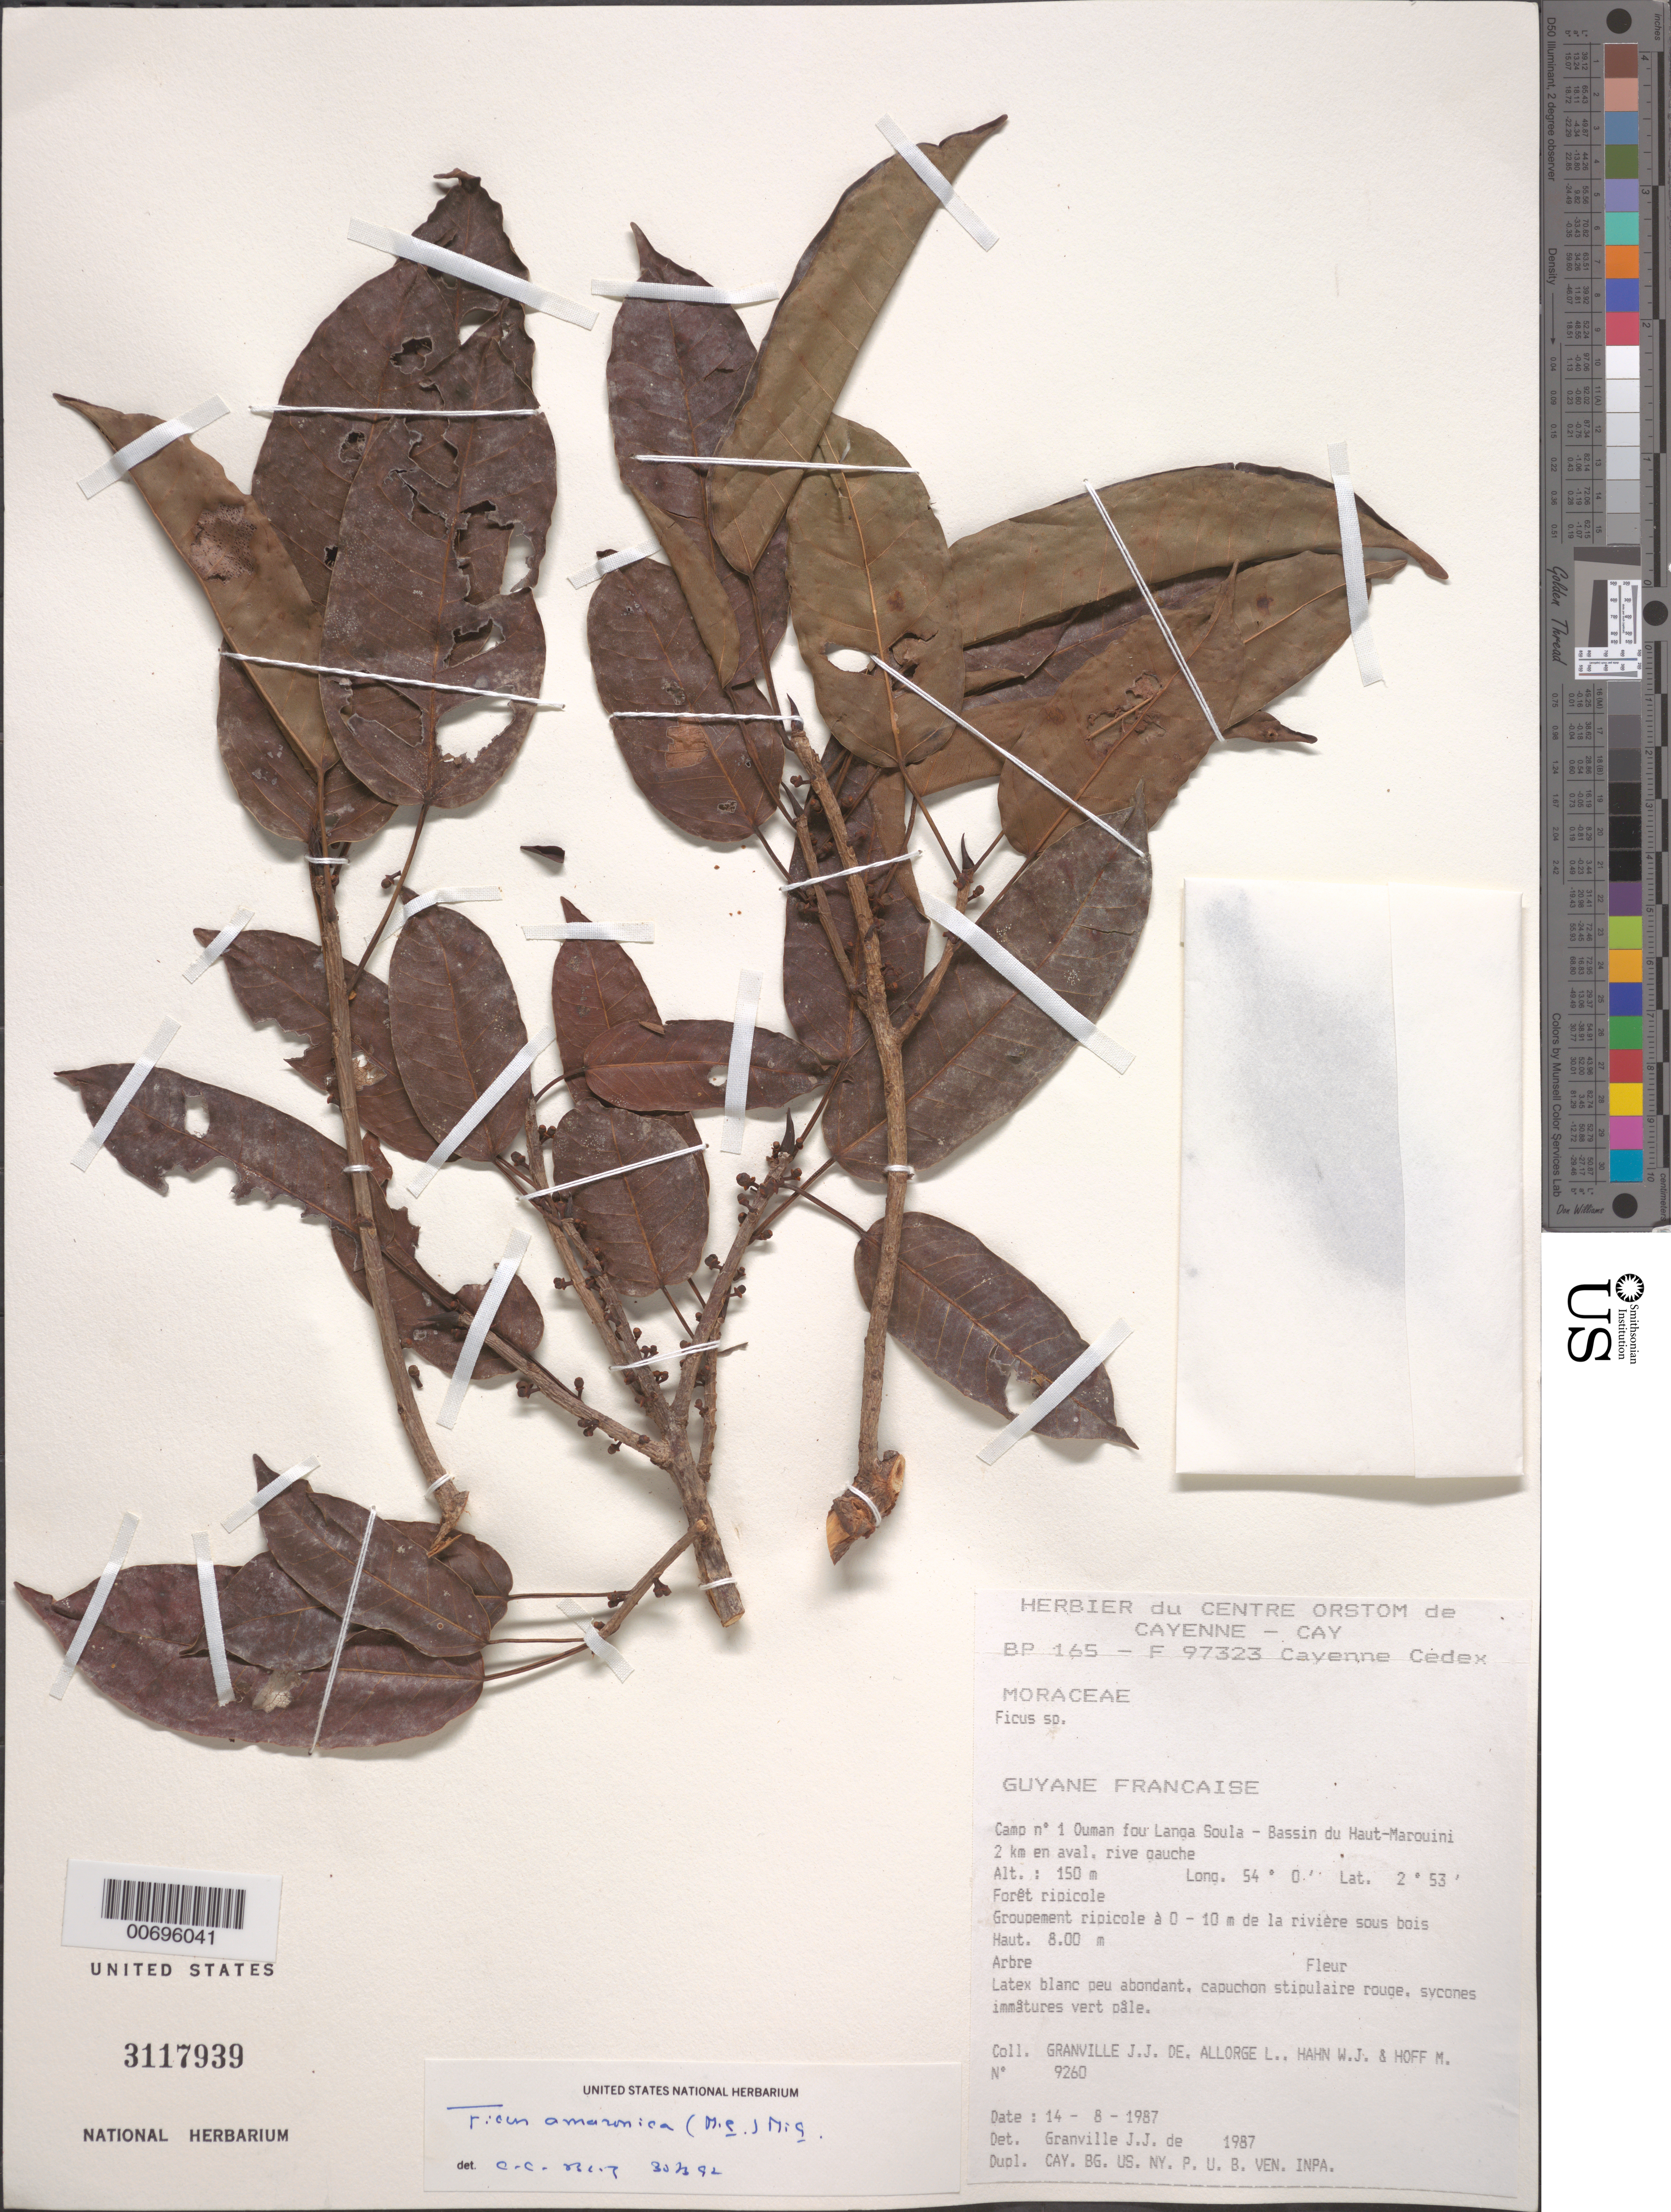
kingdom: Plantae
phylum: Tracheophyta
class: Magnoliopsida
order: Rosales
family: Moraceae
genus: Ficus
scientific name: Ficus amazonica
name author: (Miq.) Miq.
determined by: Berg, C. C.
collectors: J.-J. de Granville, L. Allorge, W. J. Hahn & M. Hoff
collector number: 9260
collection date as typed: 14-Aug-87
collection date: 1987-08-14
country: French Guiana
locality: Camp #1, Ouman fou Langa Soula, Bassin du Haut-Marouini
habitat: Forêt ripicole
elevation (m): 150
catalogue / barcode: US 3117939